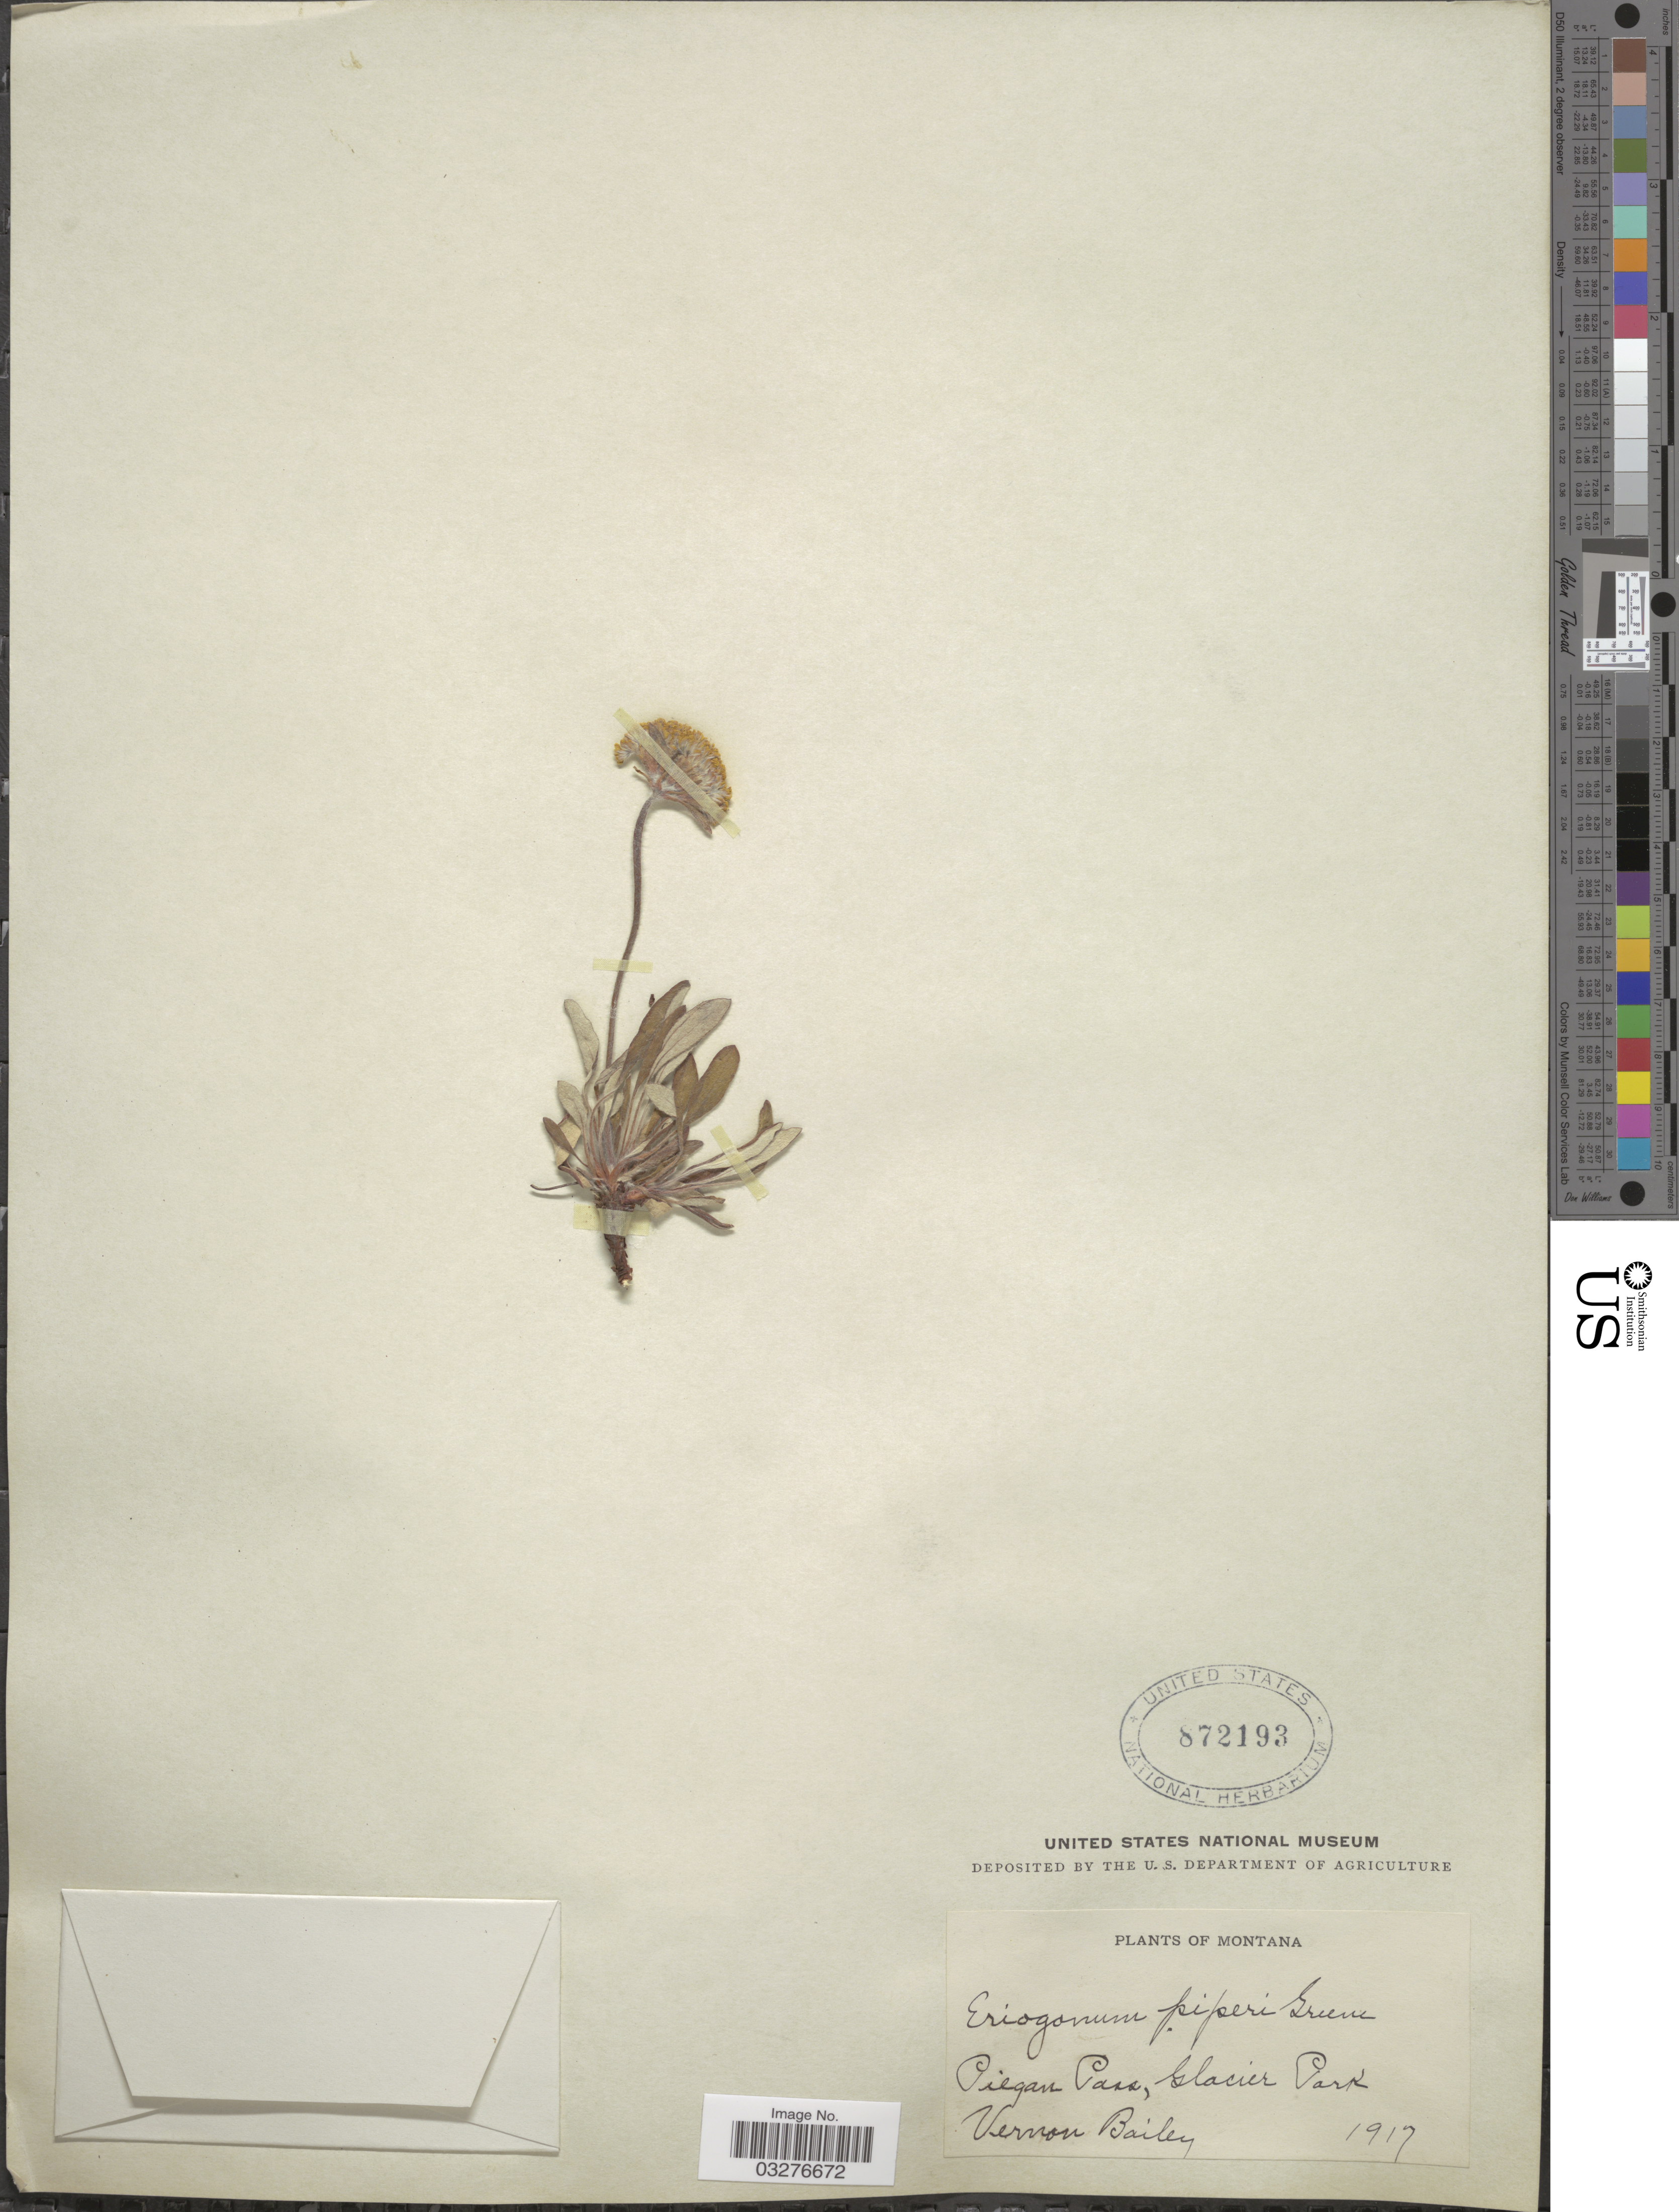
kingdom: Plantae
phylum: Tracheophyta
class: Magnoliopsida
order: Caryophyllales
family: Polygonaceae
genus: Eriogonum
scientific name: Eriogonum flavum var. piperi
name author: M.E. Jones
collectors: V. O. Bailey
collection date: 1917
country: United States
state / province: Montana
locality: Piegan Pass, Glacier Park.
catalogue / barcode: US 872193